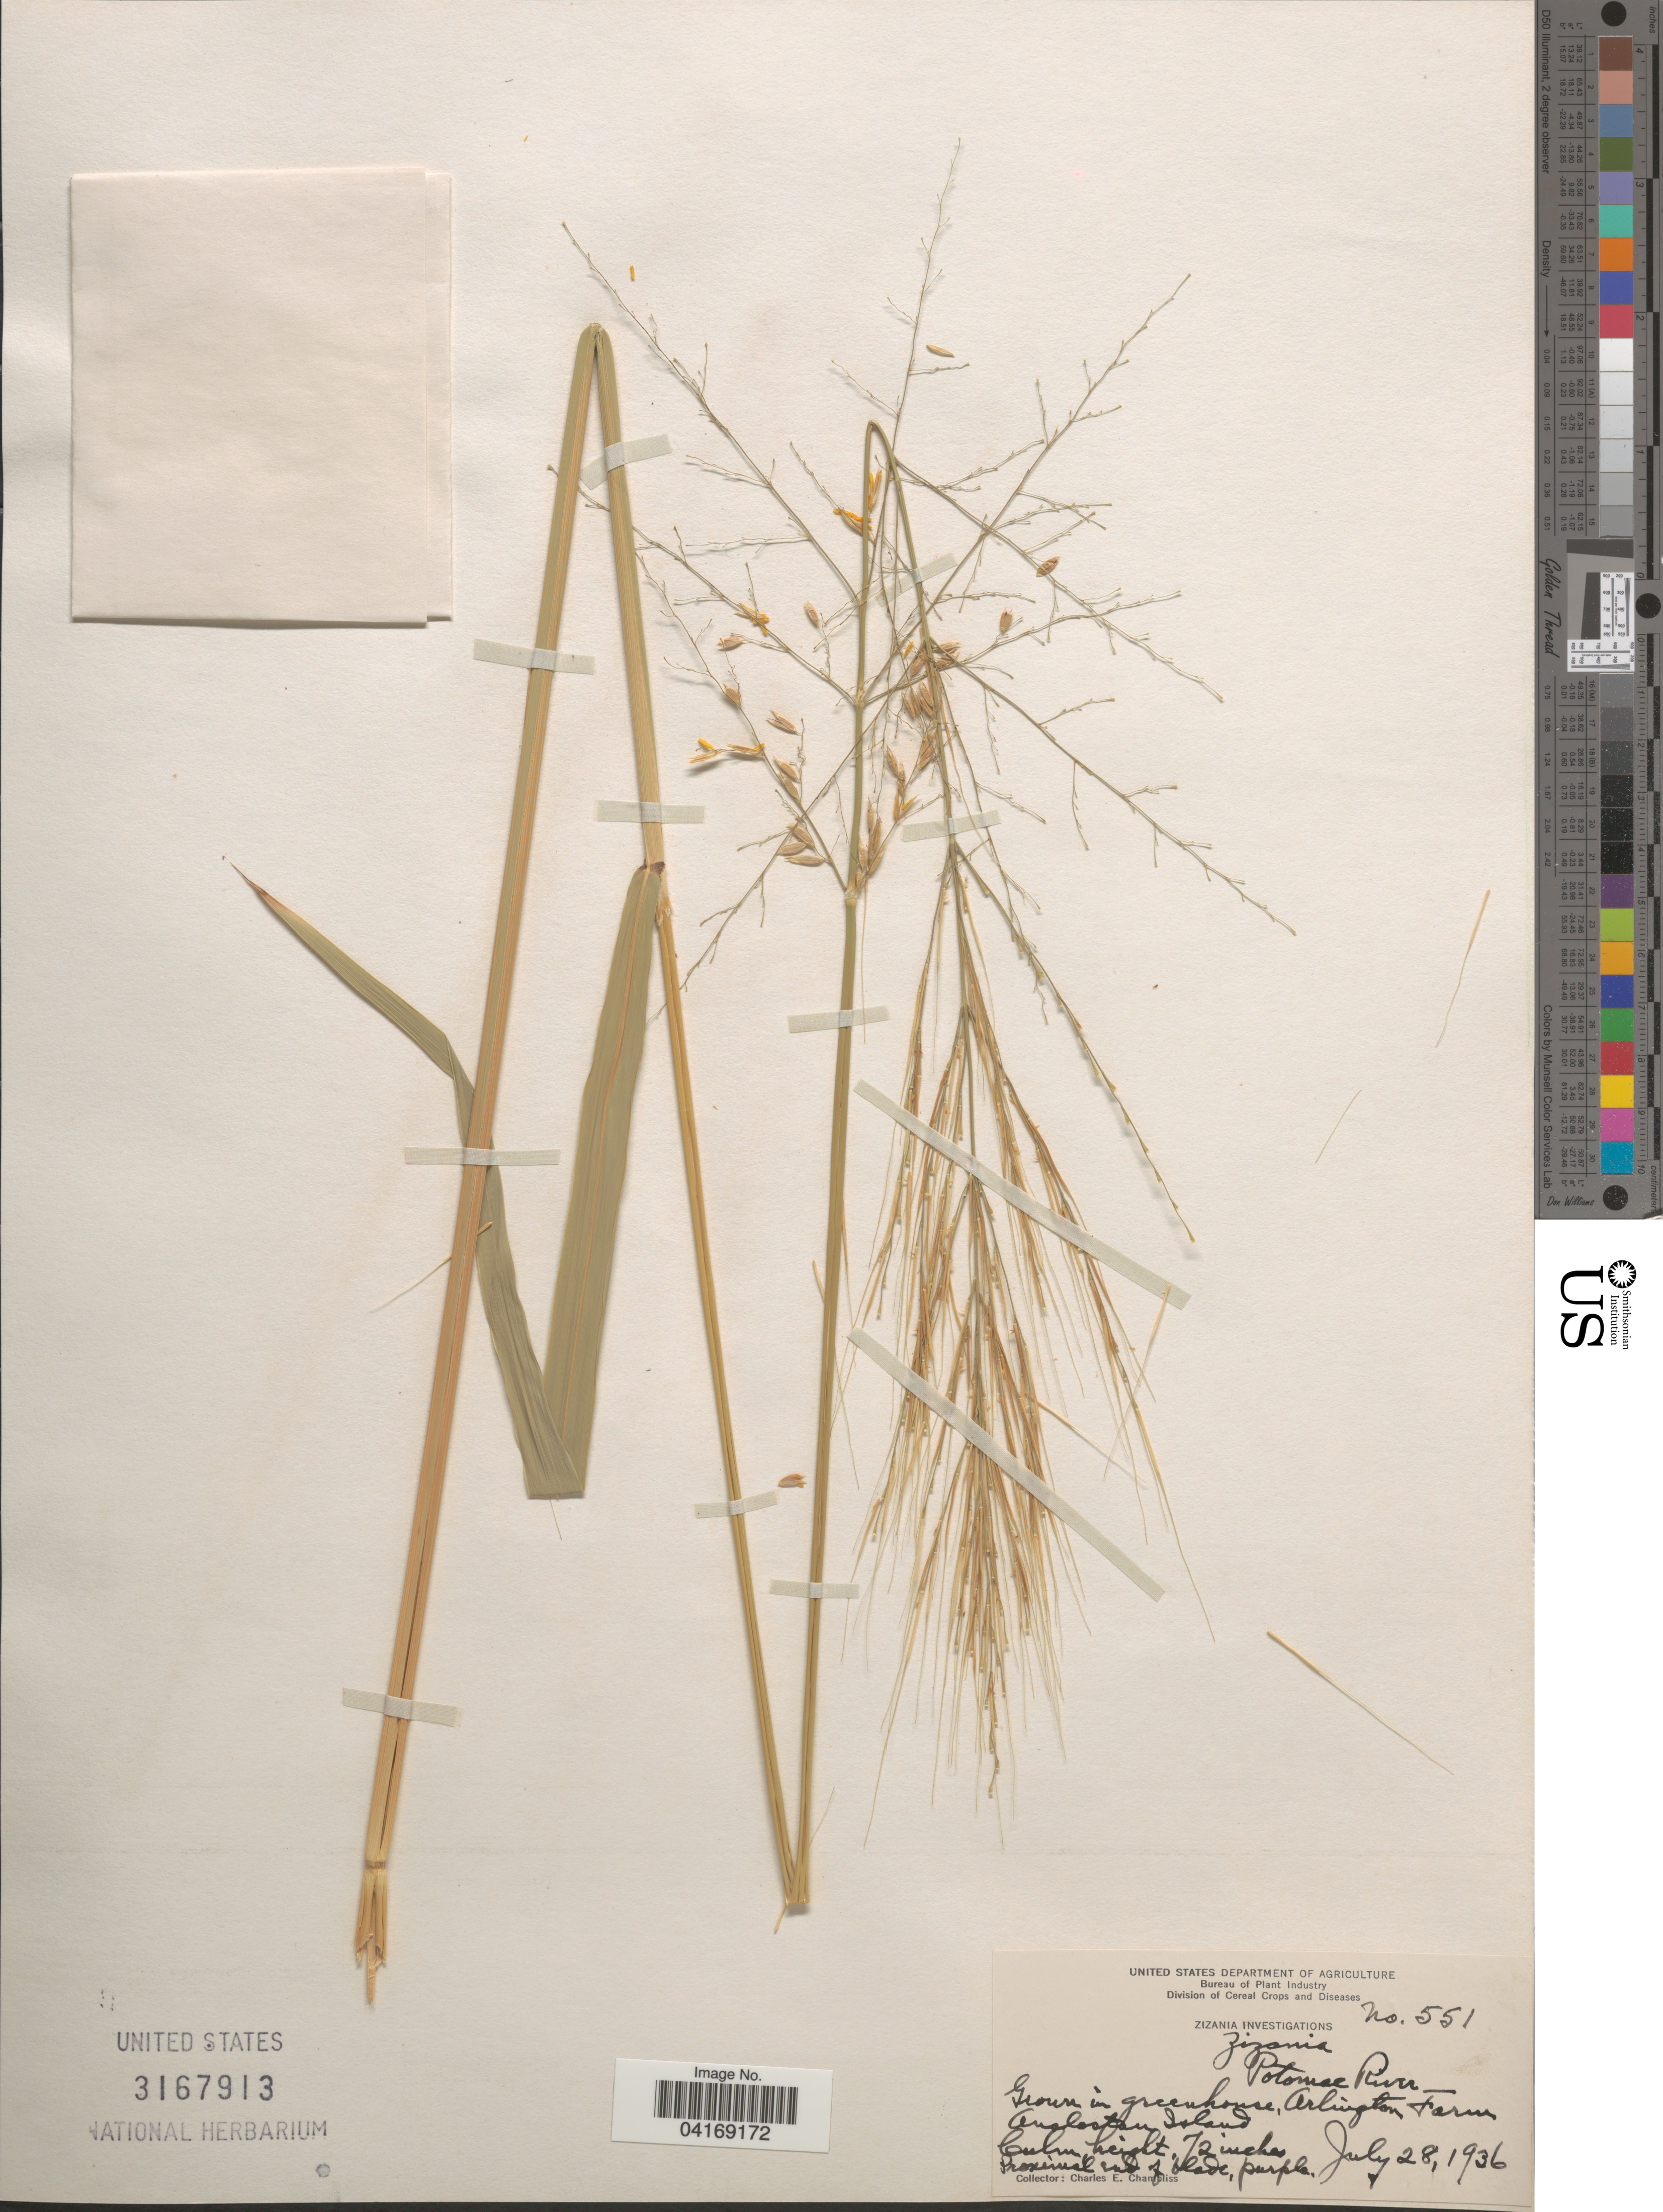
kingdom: Plantae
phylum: Tracheophyta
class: Liliopsida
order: Poales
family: Poaceae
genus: Zizania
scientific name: Zizania sp.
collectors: C. Chambliss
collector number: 551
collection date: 1936-07-28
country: United States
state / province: District of Columbia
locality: Potomac River. Grown in greenhouse, Arlington Farm. Analostan Island.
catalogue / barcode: US 3167913